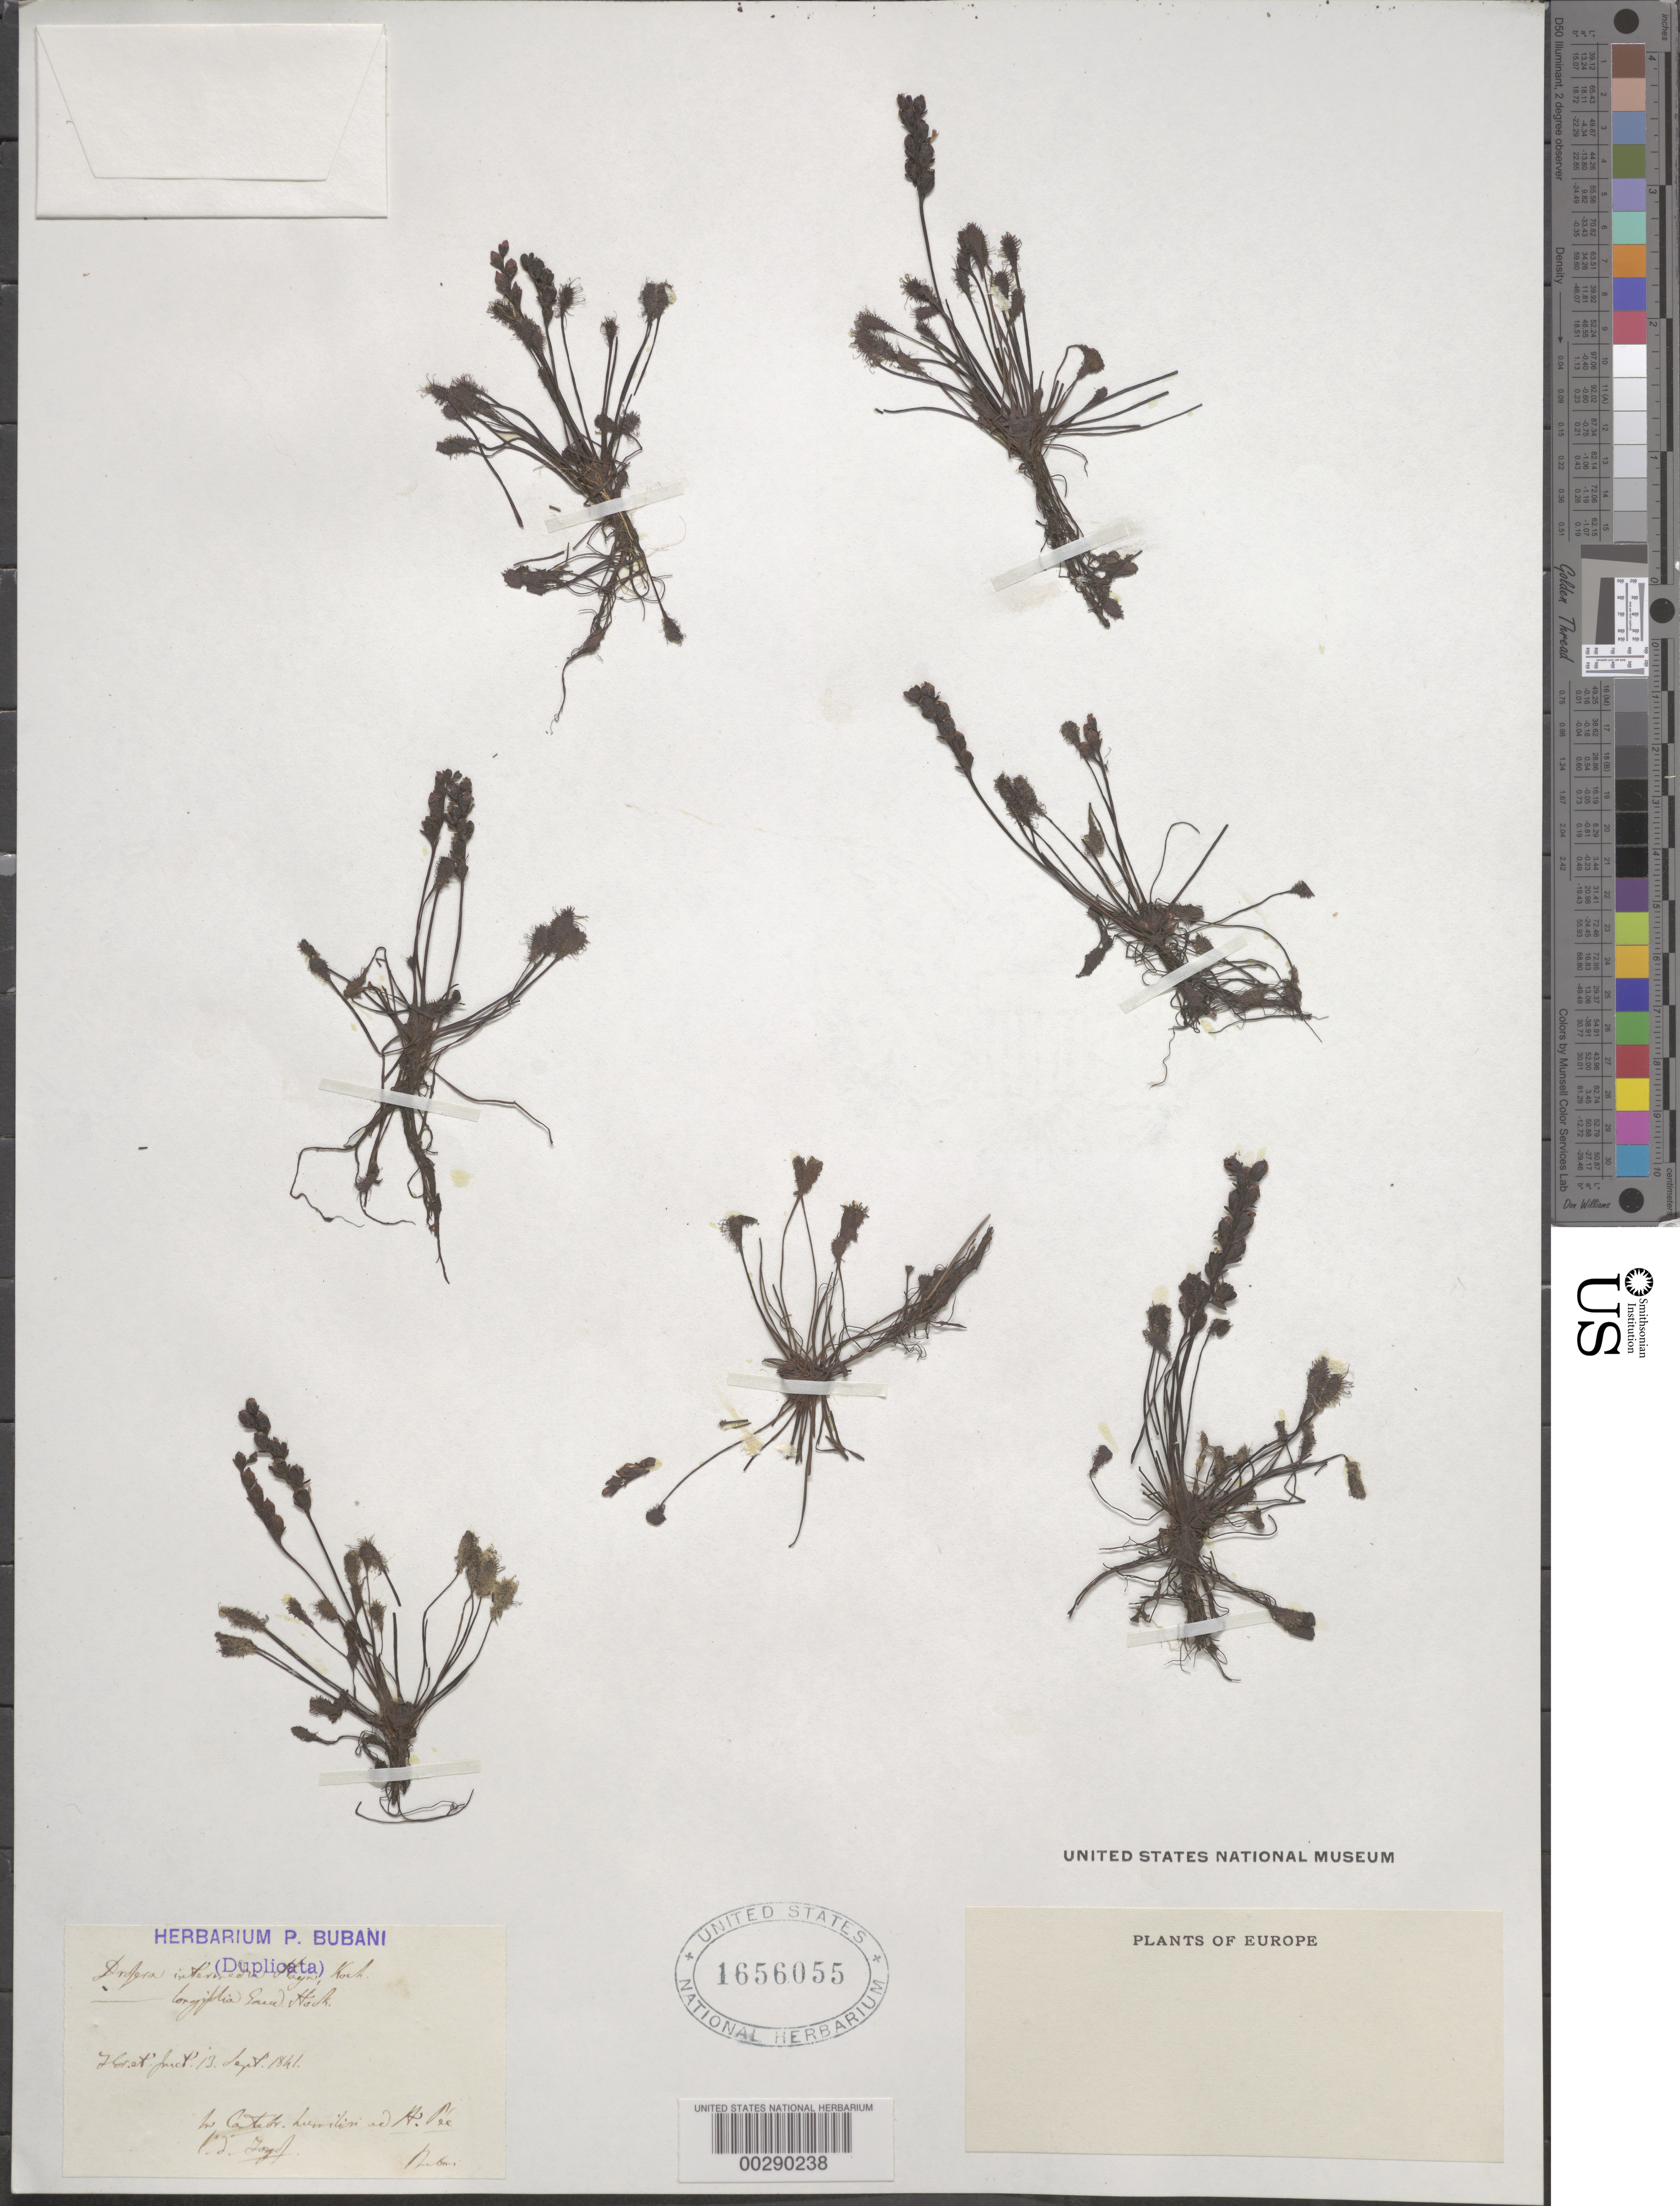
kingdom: Plantae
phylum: Tracheophyta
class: Magnoliopsida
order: Caryophyllales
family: Droseraceae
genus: Drosera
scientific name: Drosera intermedia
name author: Hayne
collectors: P. Bubani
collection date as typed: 13 Sep 1841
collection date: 1841-09-13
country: Italy (?)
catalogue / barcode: US 1656055